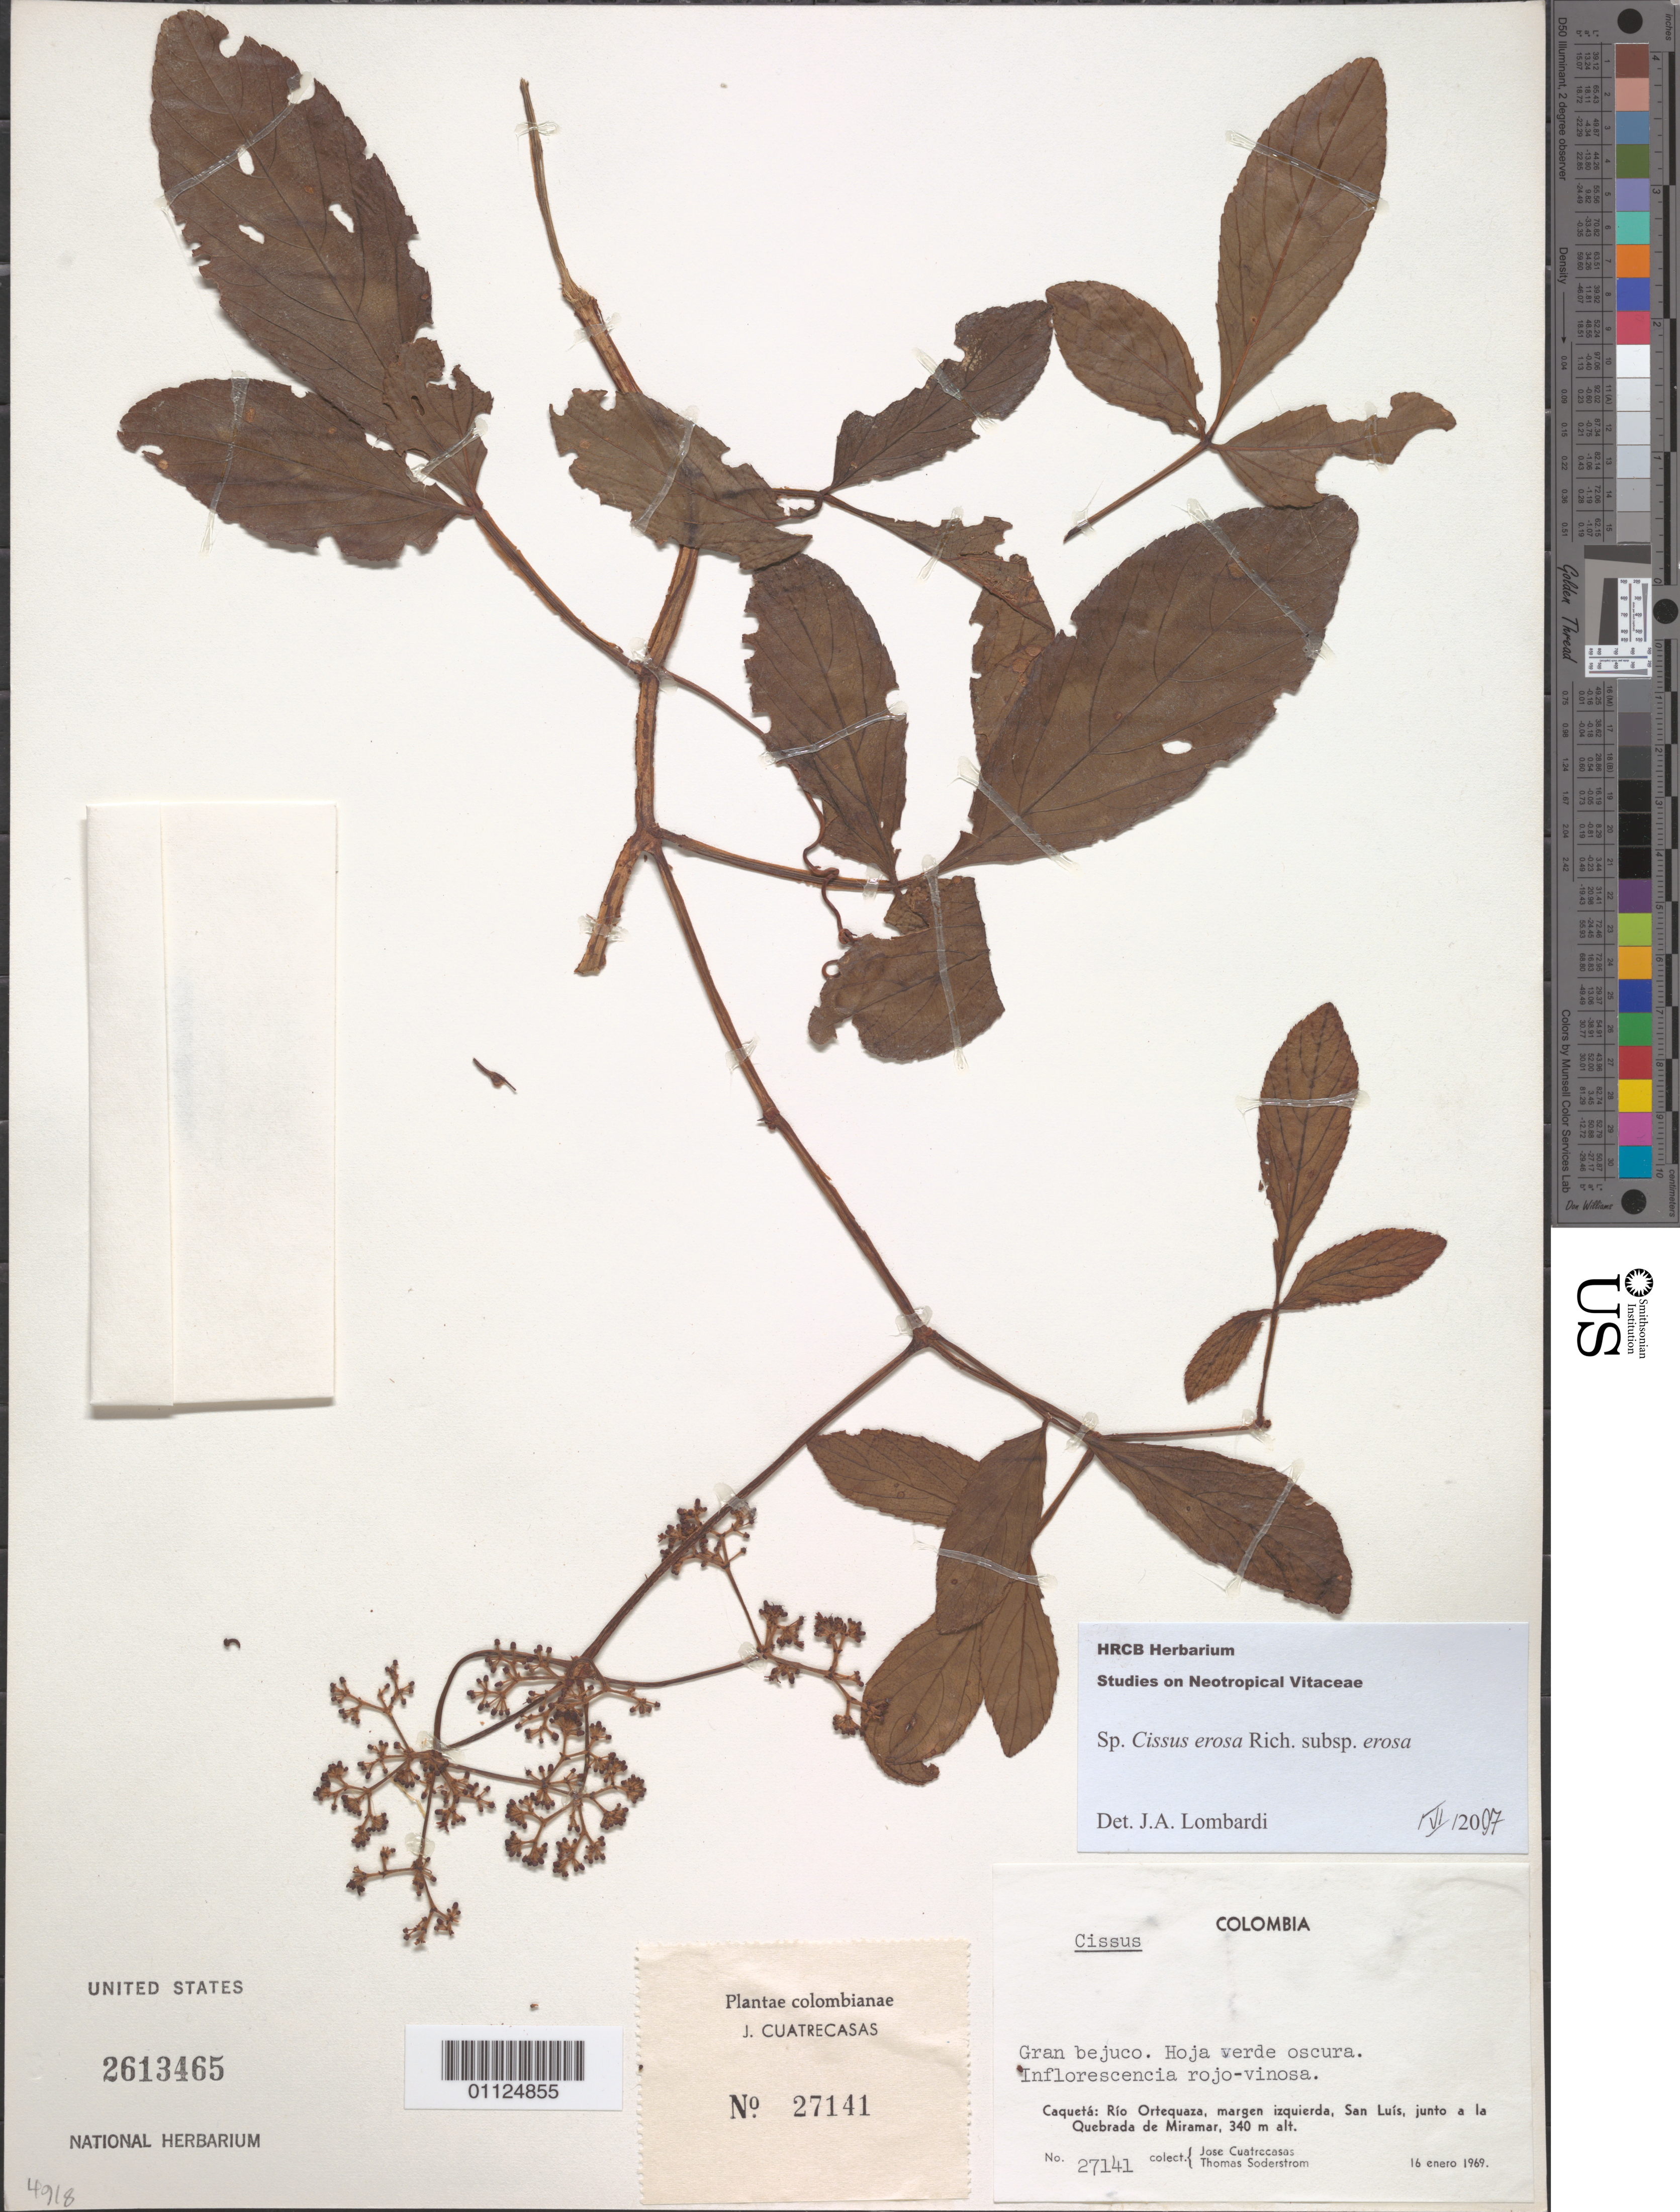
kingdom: Plantae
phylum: Tracheophyta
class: Magnoliopsida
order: Vitales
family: Vitaceae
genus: Cissus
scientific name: Cissus erosa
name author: Rich.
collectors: J. Cuatrecasas & T. R. Soderstrom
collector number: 27141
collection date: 1969-01-16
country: Colombia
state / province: Caquetá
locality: Ortequaza, margen izquierda, San Luis, junto a la Quebrada de Miramar.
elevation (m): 340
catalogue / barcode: US 2613465